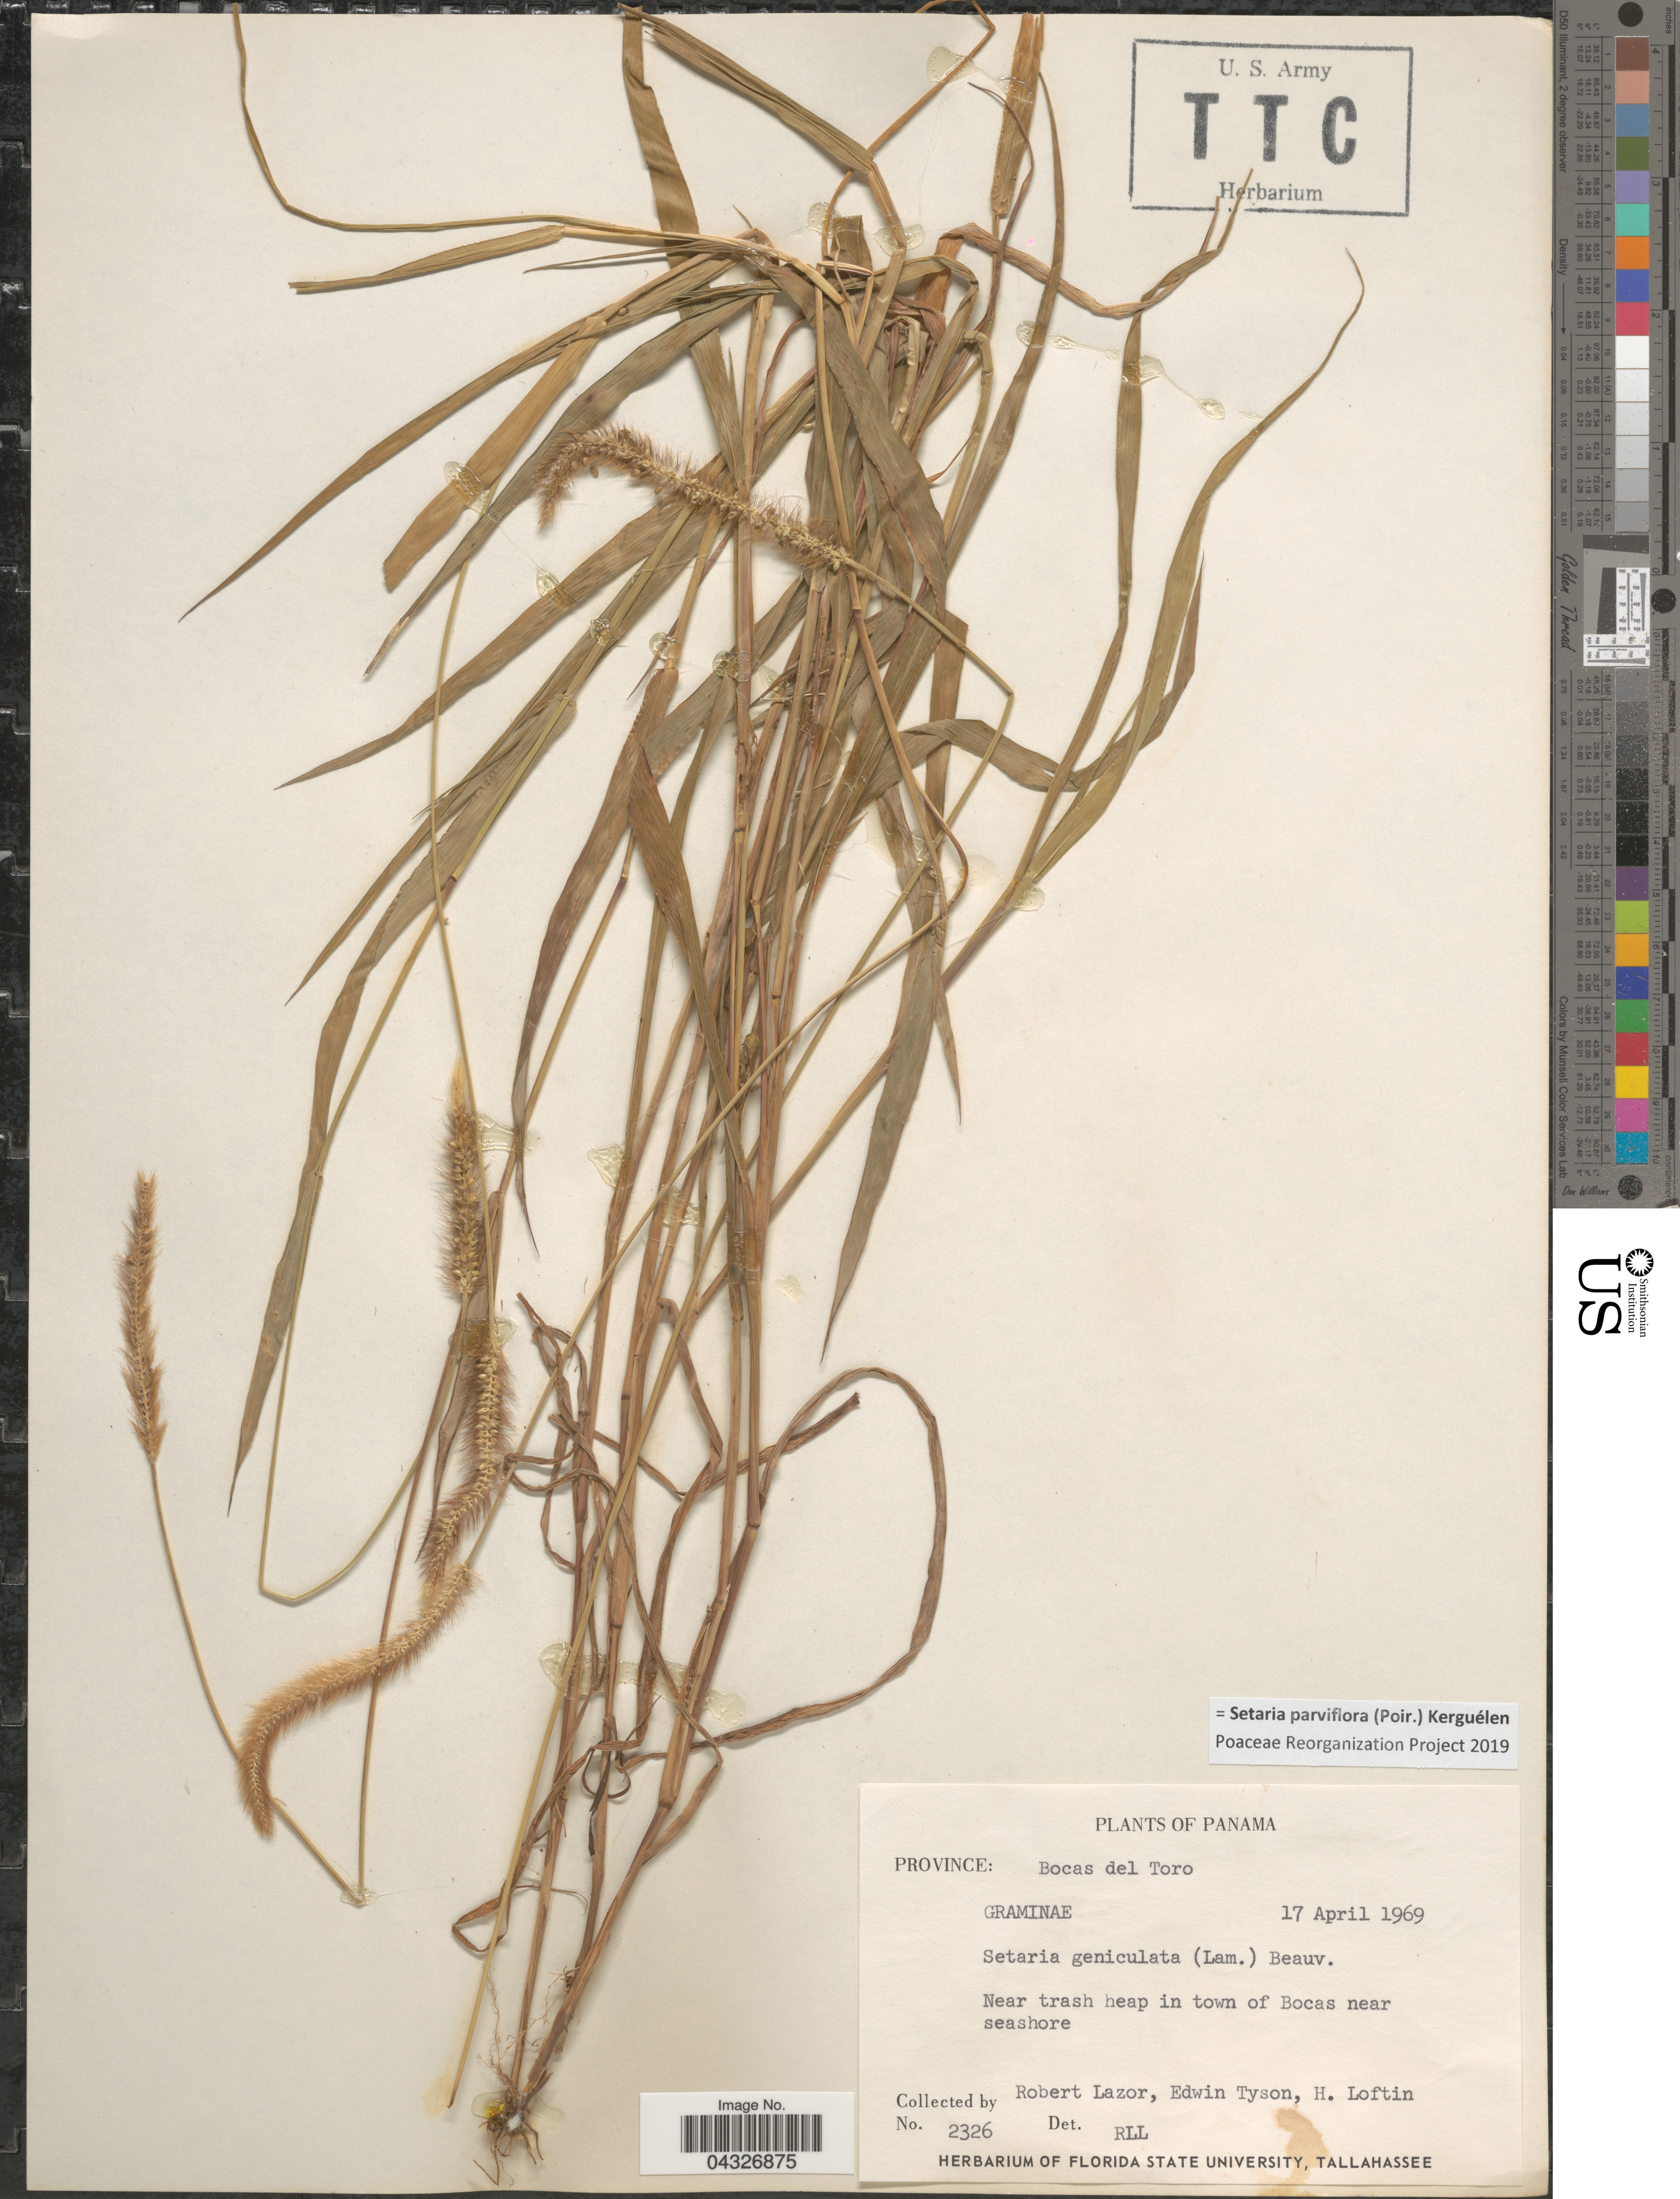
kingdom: Plantae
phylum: Tracheophyta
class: Liliopsida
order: Poales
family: Poaceae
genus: Setaria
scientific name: Setaria parviflora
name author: (Poir.) Kerguélen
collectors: R. L. Lazor, E. L. Tyson & H. Loftin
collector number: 2326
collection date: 1969-04-17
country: Panama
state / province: Bocas del Toro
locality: Near trash heap in town of Bocas near seashore.